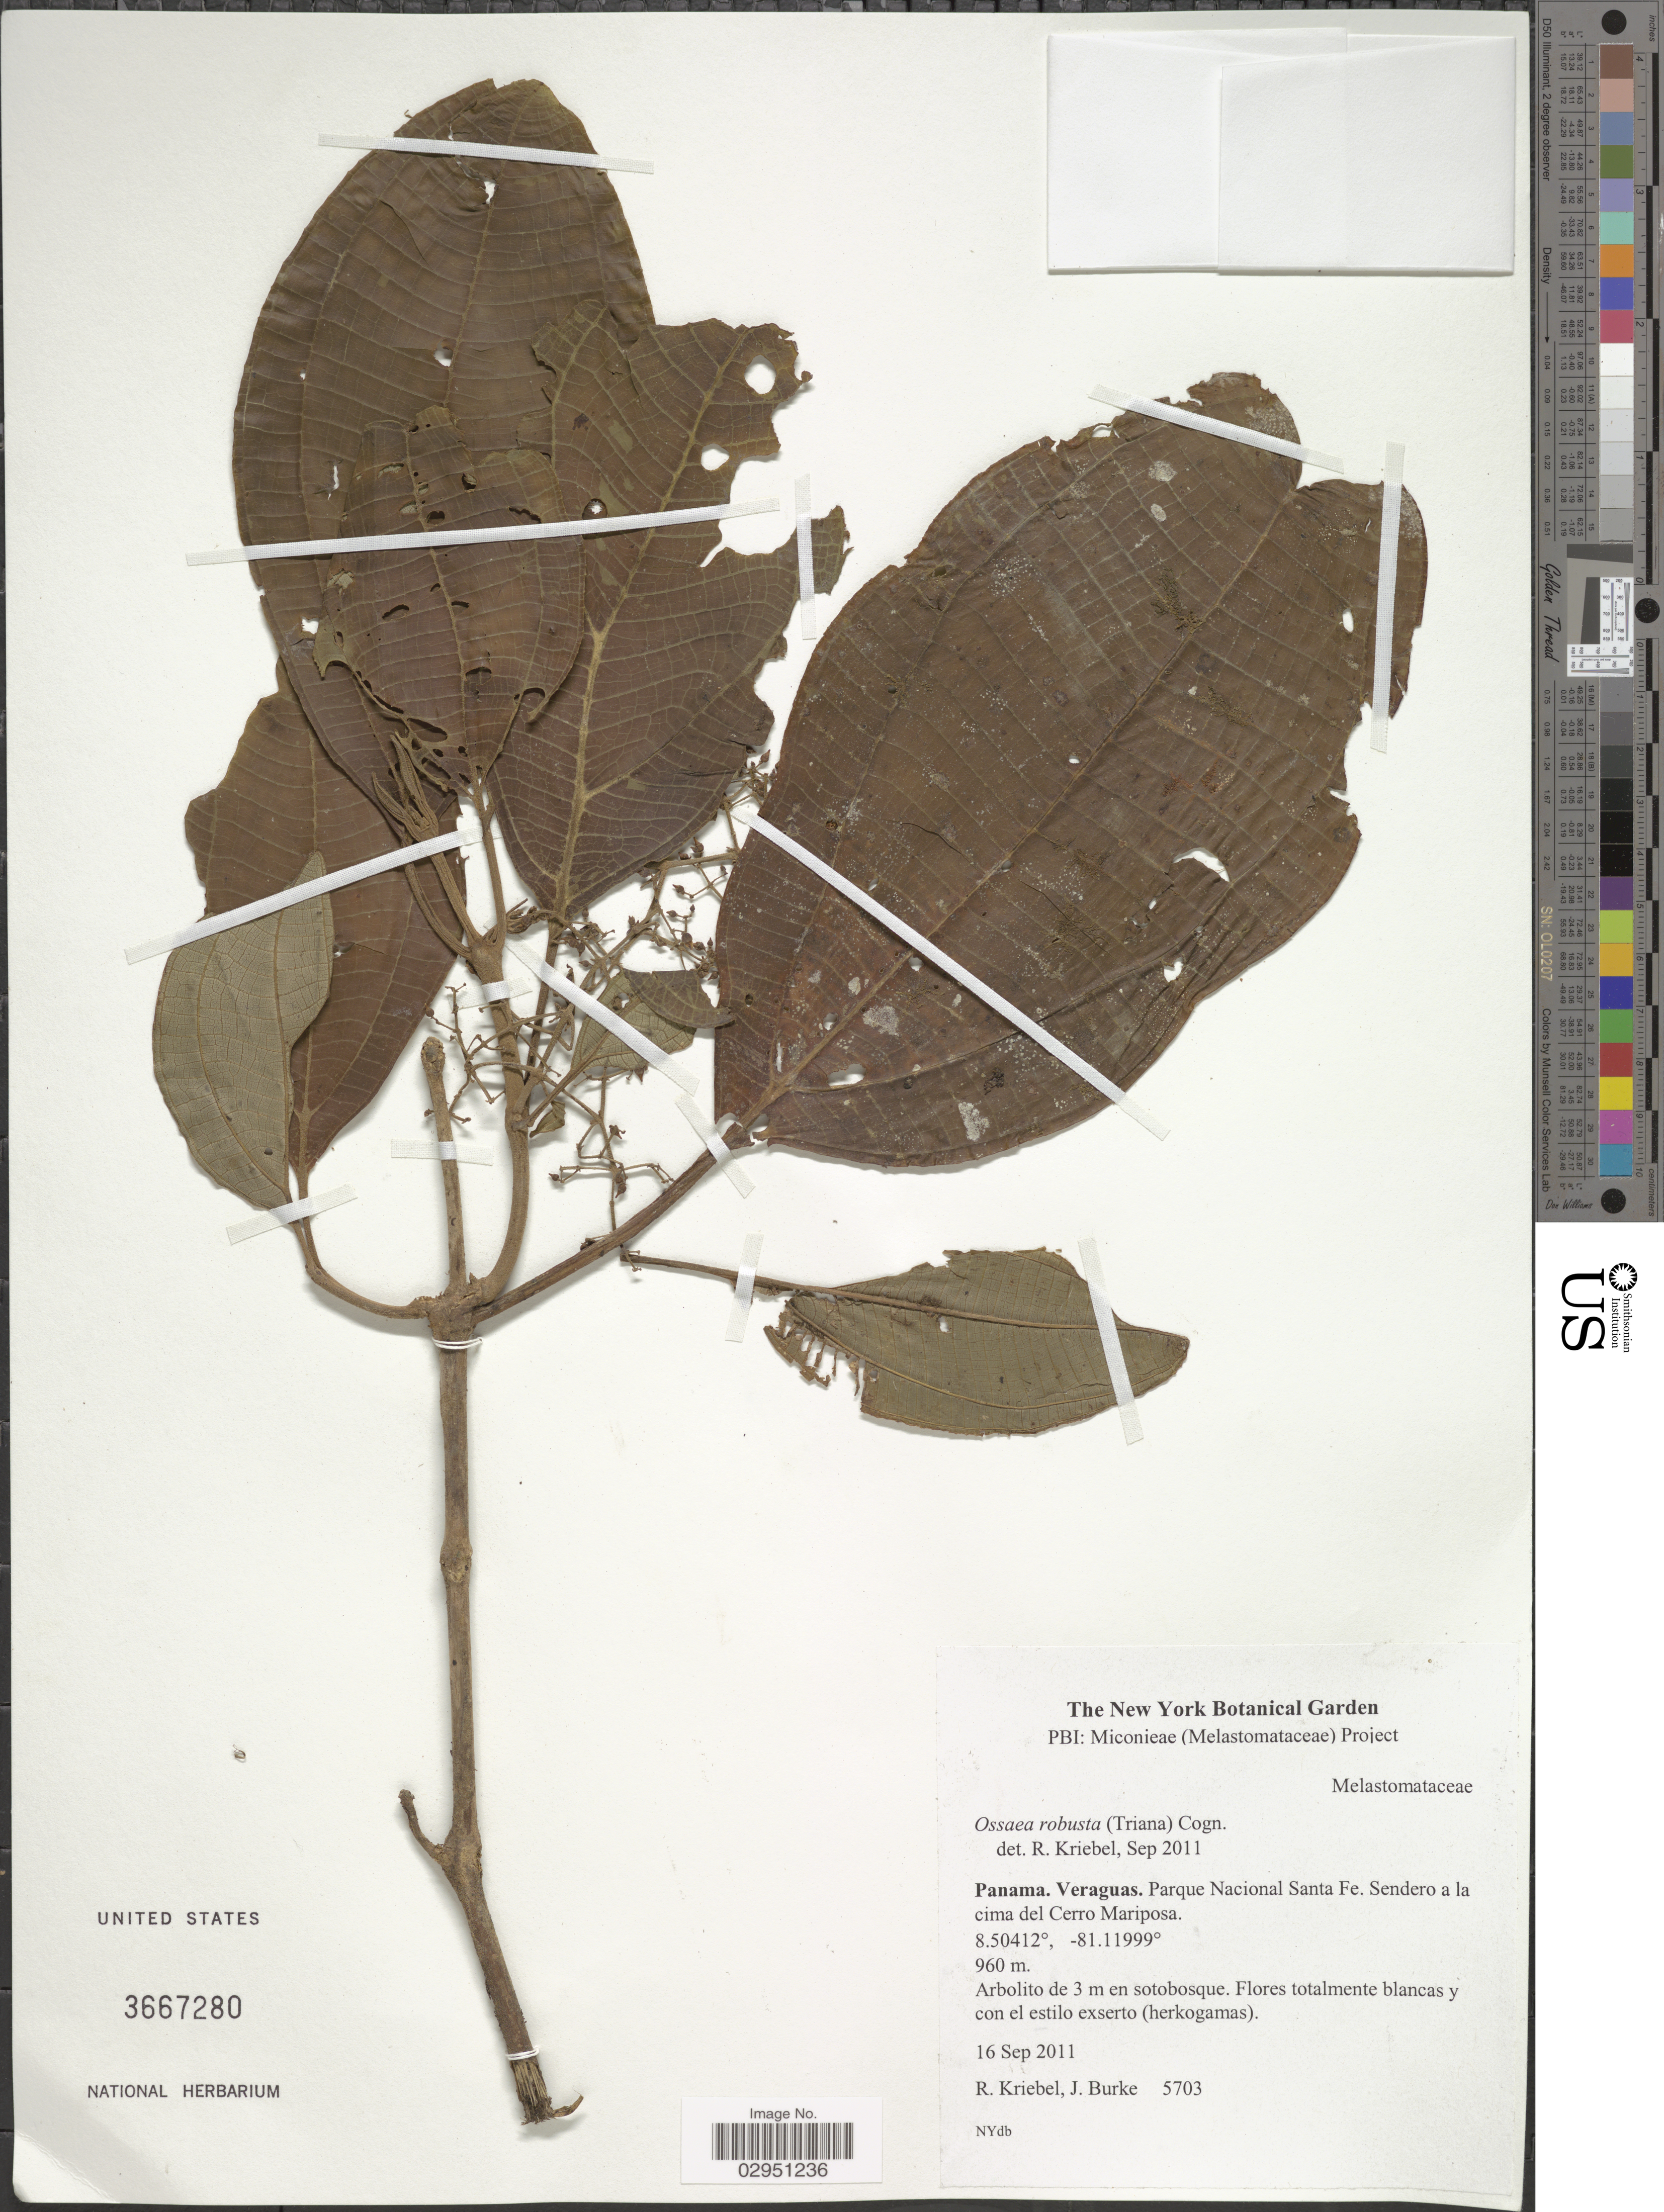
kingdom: Plantae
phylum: Tracheophyta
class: Magnoliopsida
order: Myrtales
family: Melastomataceae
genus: Ossaea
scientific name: Ossaea robusta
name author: Cogn. in DC.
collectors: R. Kriebel & J. Burke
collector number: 5703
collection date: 2011-09-16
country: Panama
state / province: Veraguas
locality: Parque Nacional Santa Fe. Sendero a la cima del Cerro Mariposa.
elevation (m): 960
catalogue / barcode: US 3667280